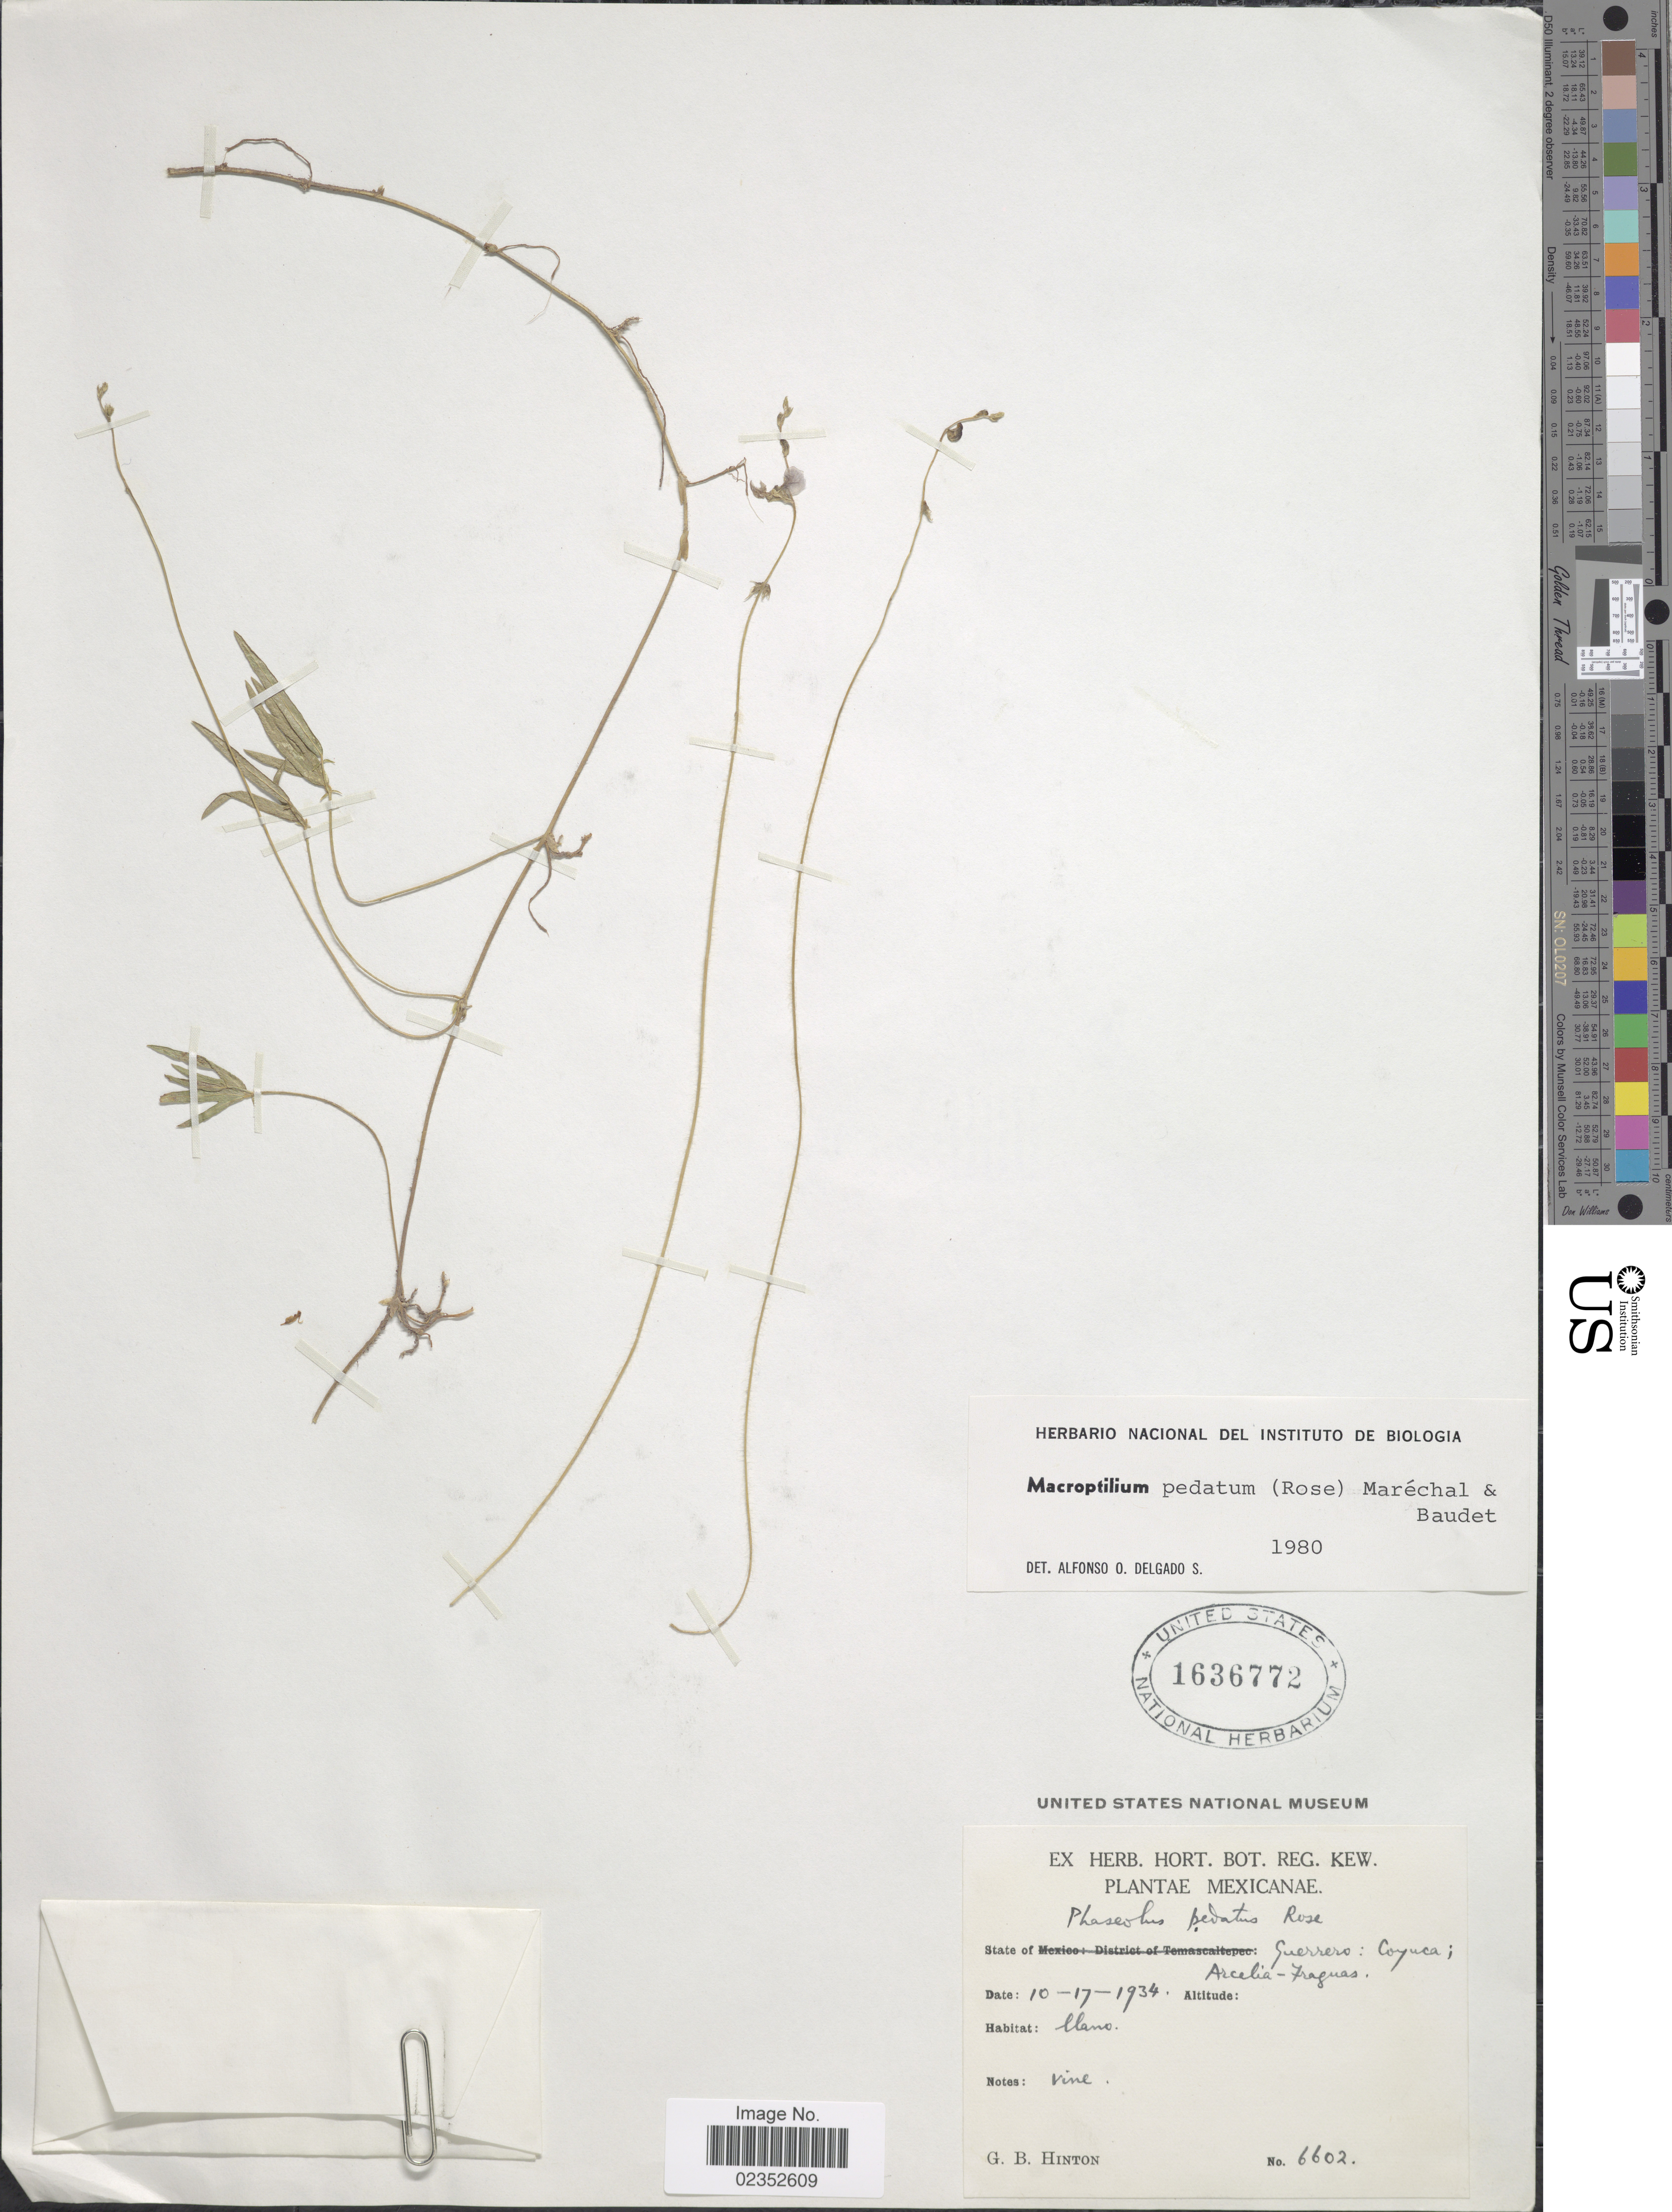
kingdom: Plantae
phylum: Tracheophyta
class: Magnoliopsida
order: Fabales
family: Fabaceae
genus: Macroptilium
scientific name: Macroptilium pedatum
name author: (Rose) Maréchal & Baudet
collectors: G. B. Hinton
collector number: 6602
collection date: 1934-10-17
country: Mexico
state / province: Guerrero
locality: Coyuca; Arcelia-Fraguas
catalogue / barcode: US 1636772